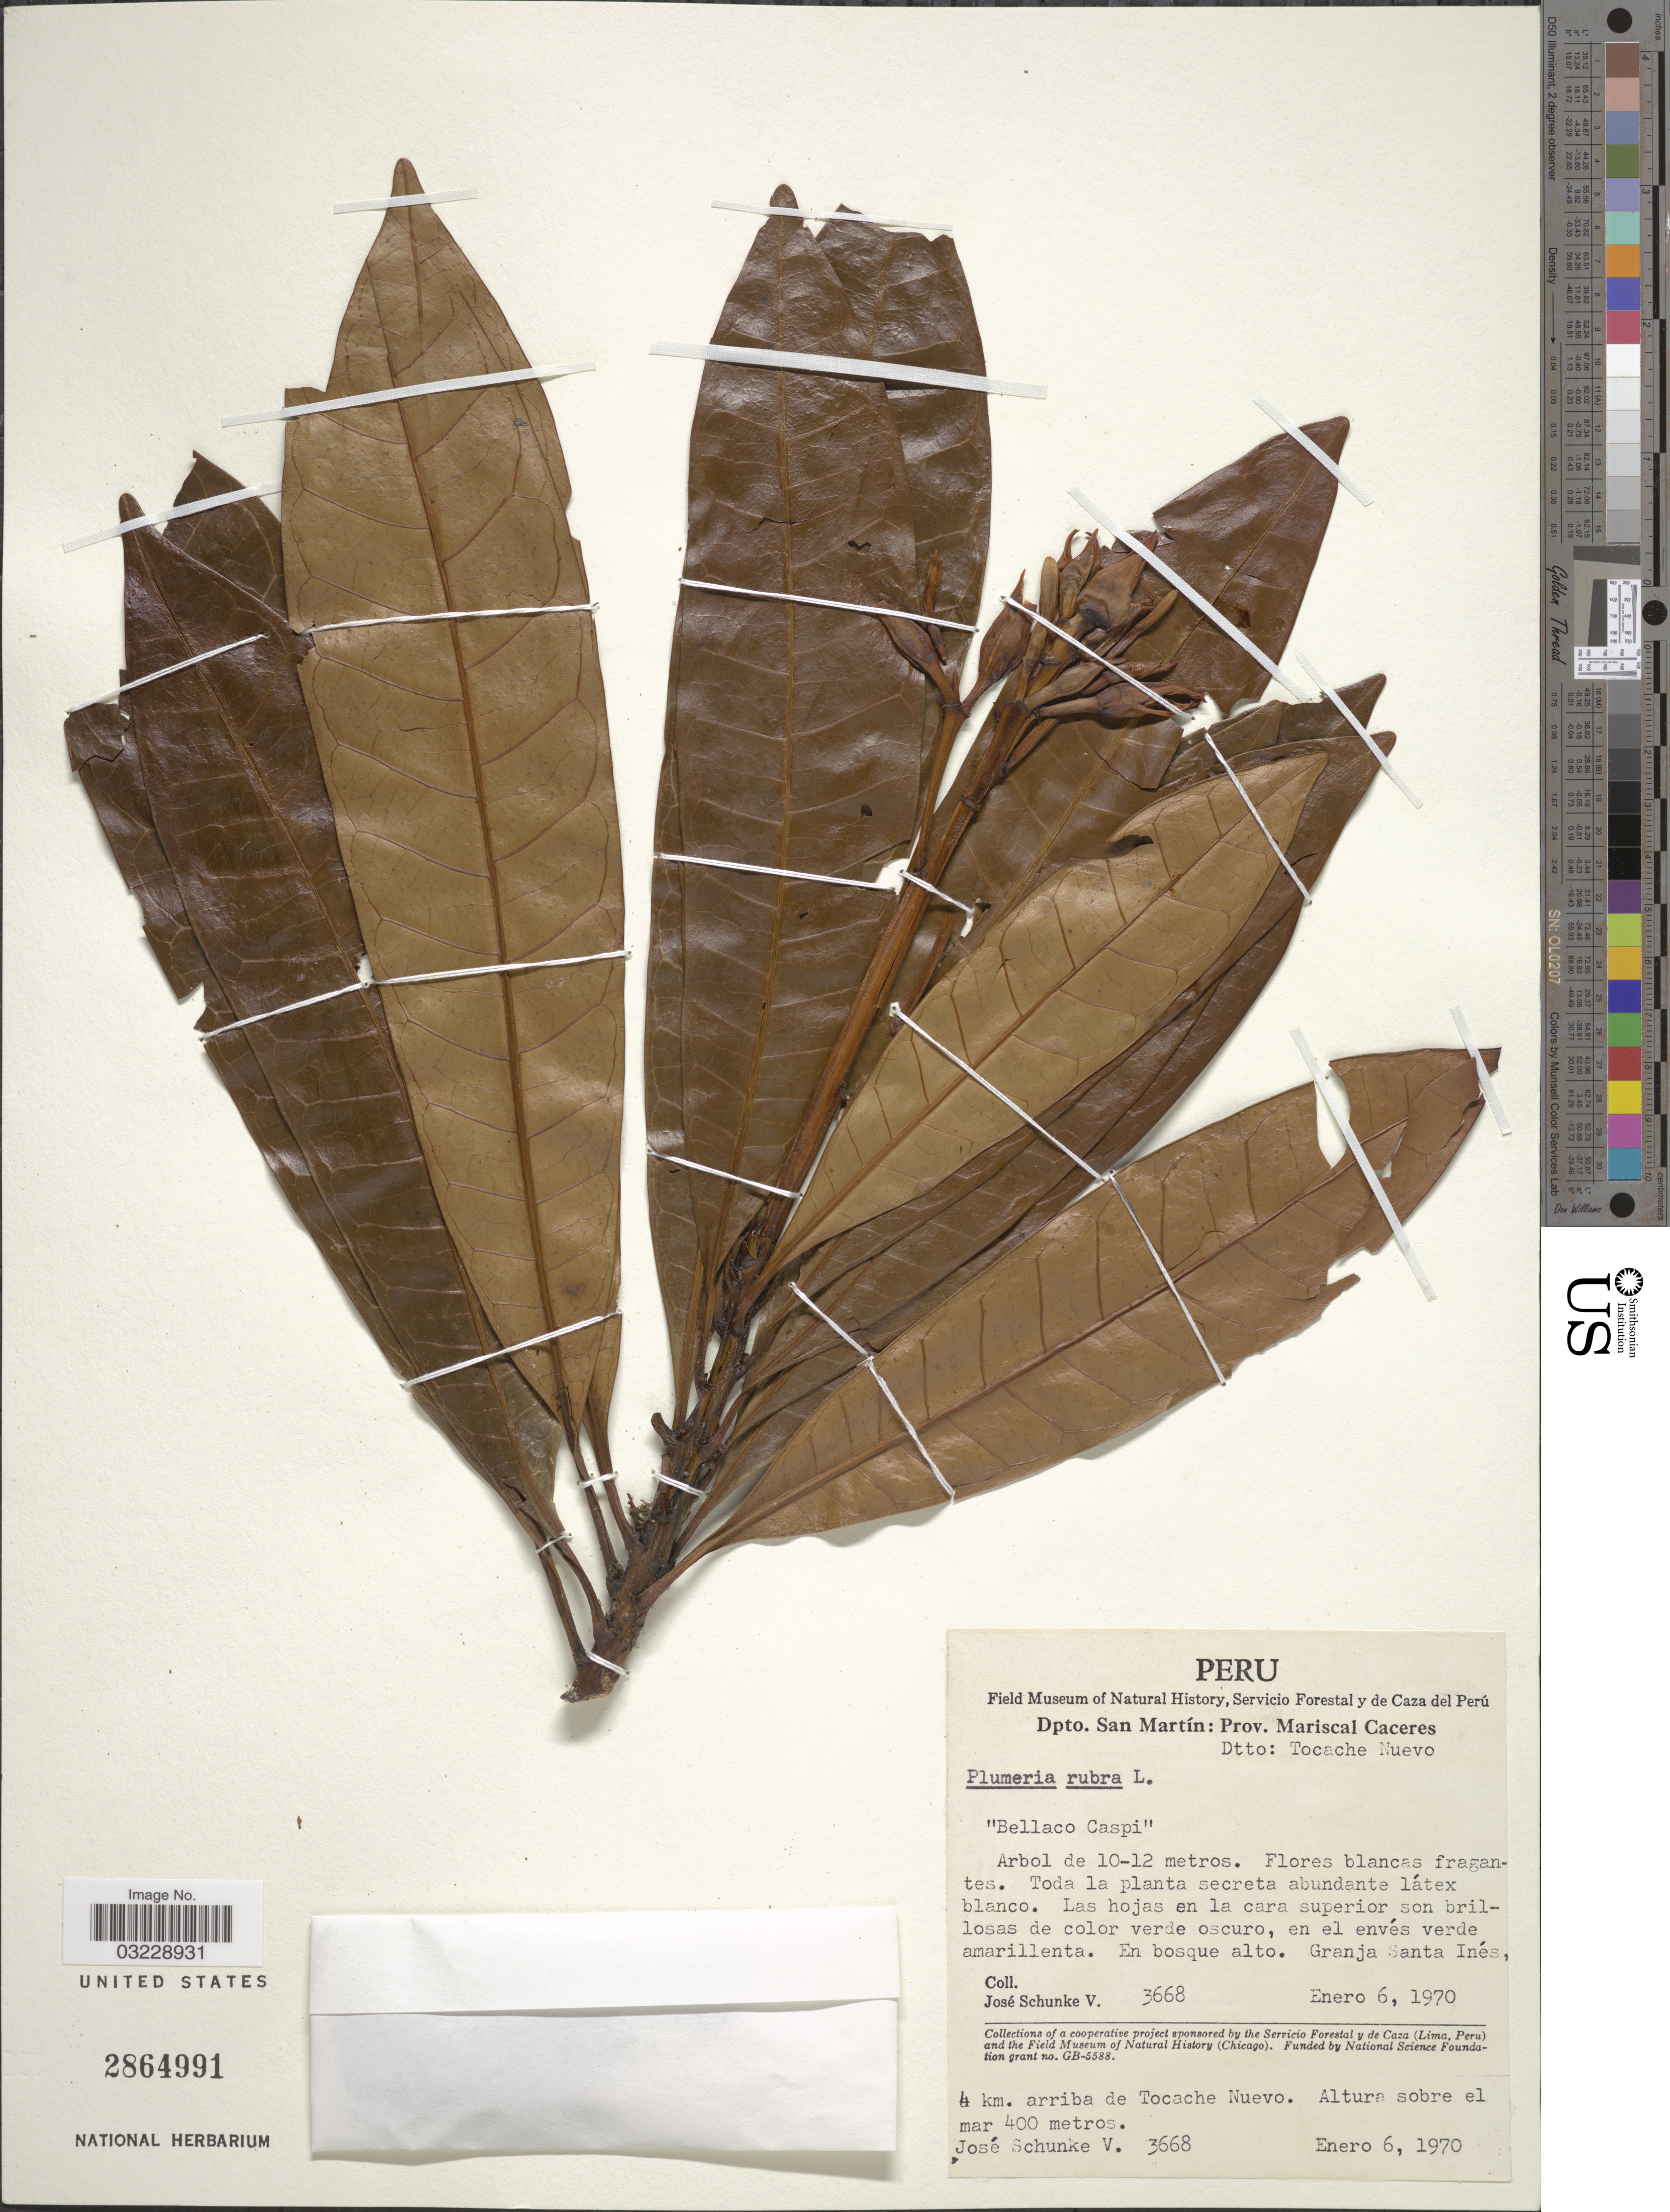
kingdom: Plantae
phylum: Tracheophyta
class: Magnoliopsida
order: Gentianales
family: Apocynaceae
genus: Himatanthus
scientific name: Himatanthus sucuuba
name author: (Spruce) Woodson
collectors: J. Schunke Vigo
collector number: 3668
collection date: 1970-01-06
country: Peru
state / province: San Martín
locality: Dpto. San Martín: Prov. Mariscal Caceres. Dtto: Tocache Nuevo. 4 km. arriba de Tocache Nuevo.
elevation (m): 400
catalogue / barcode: US 2864991